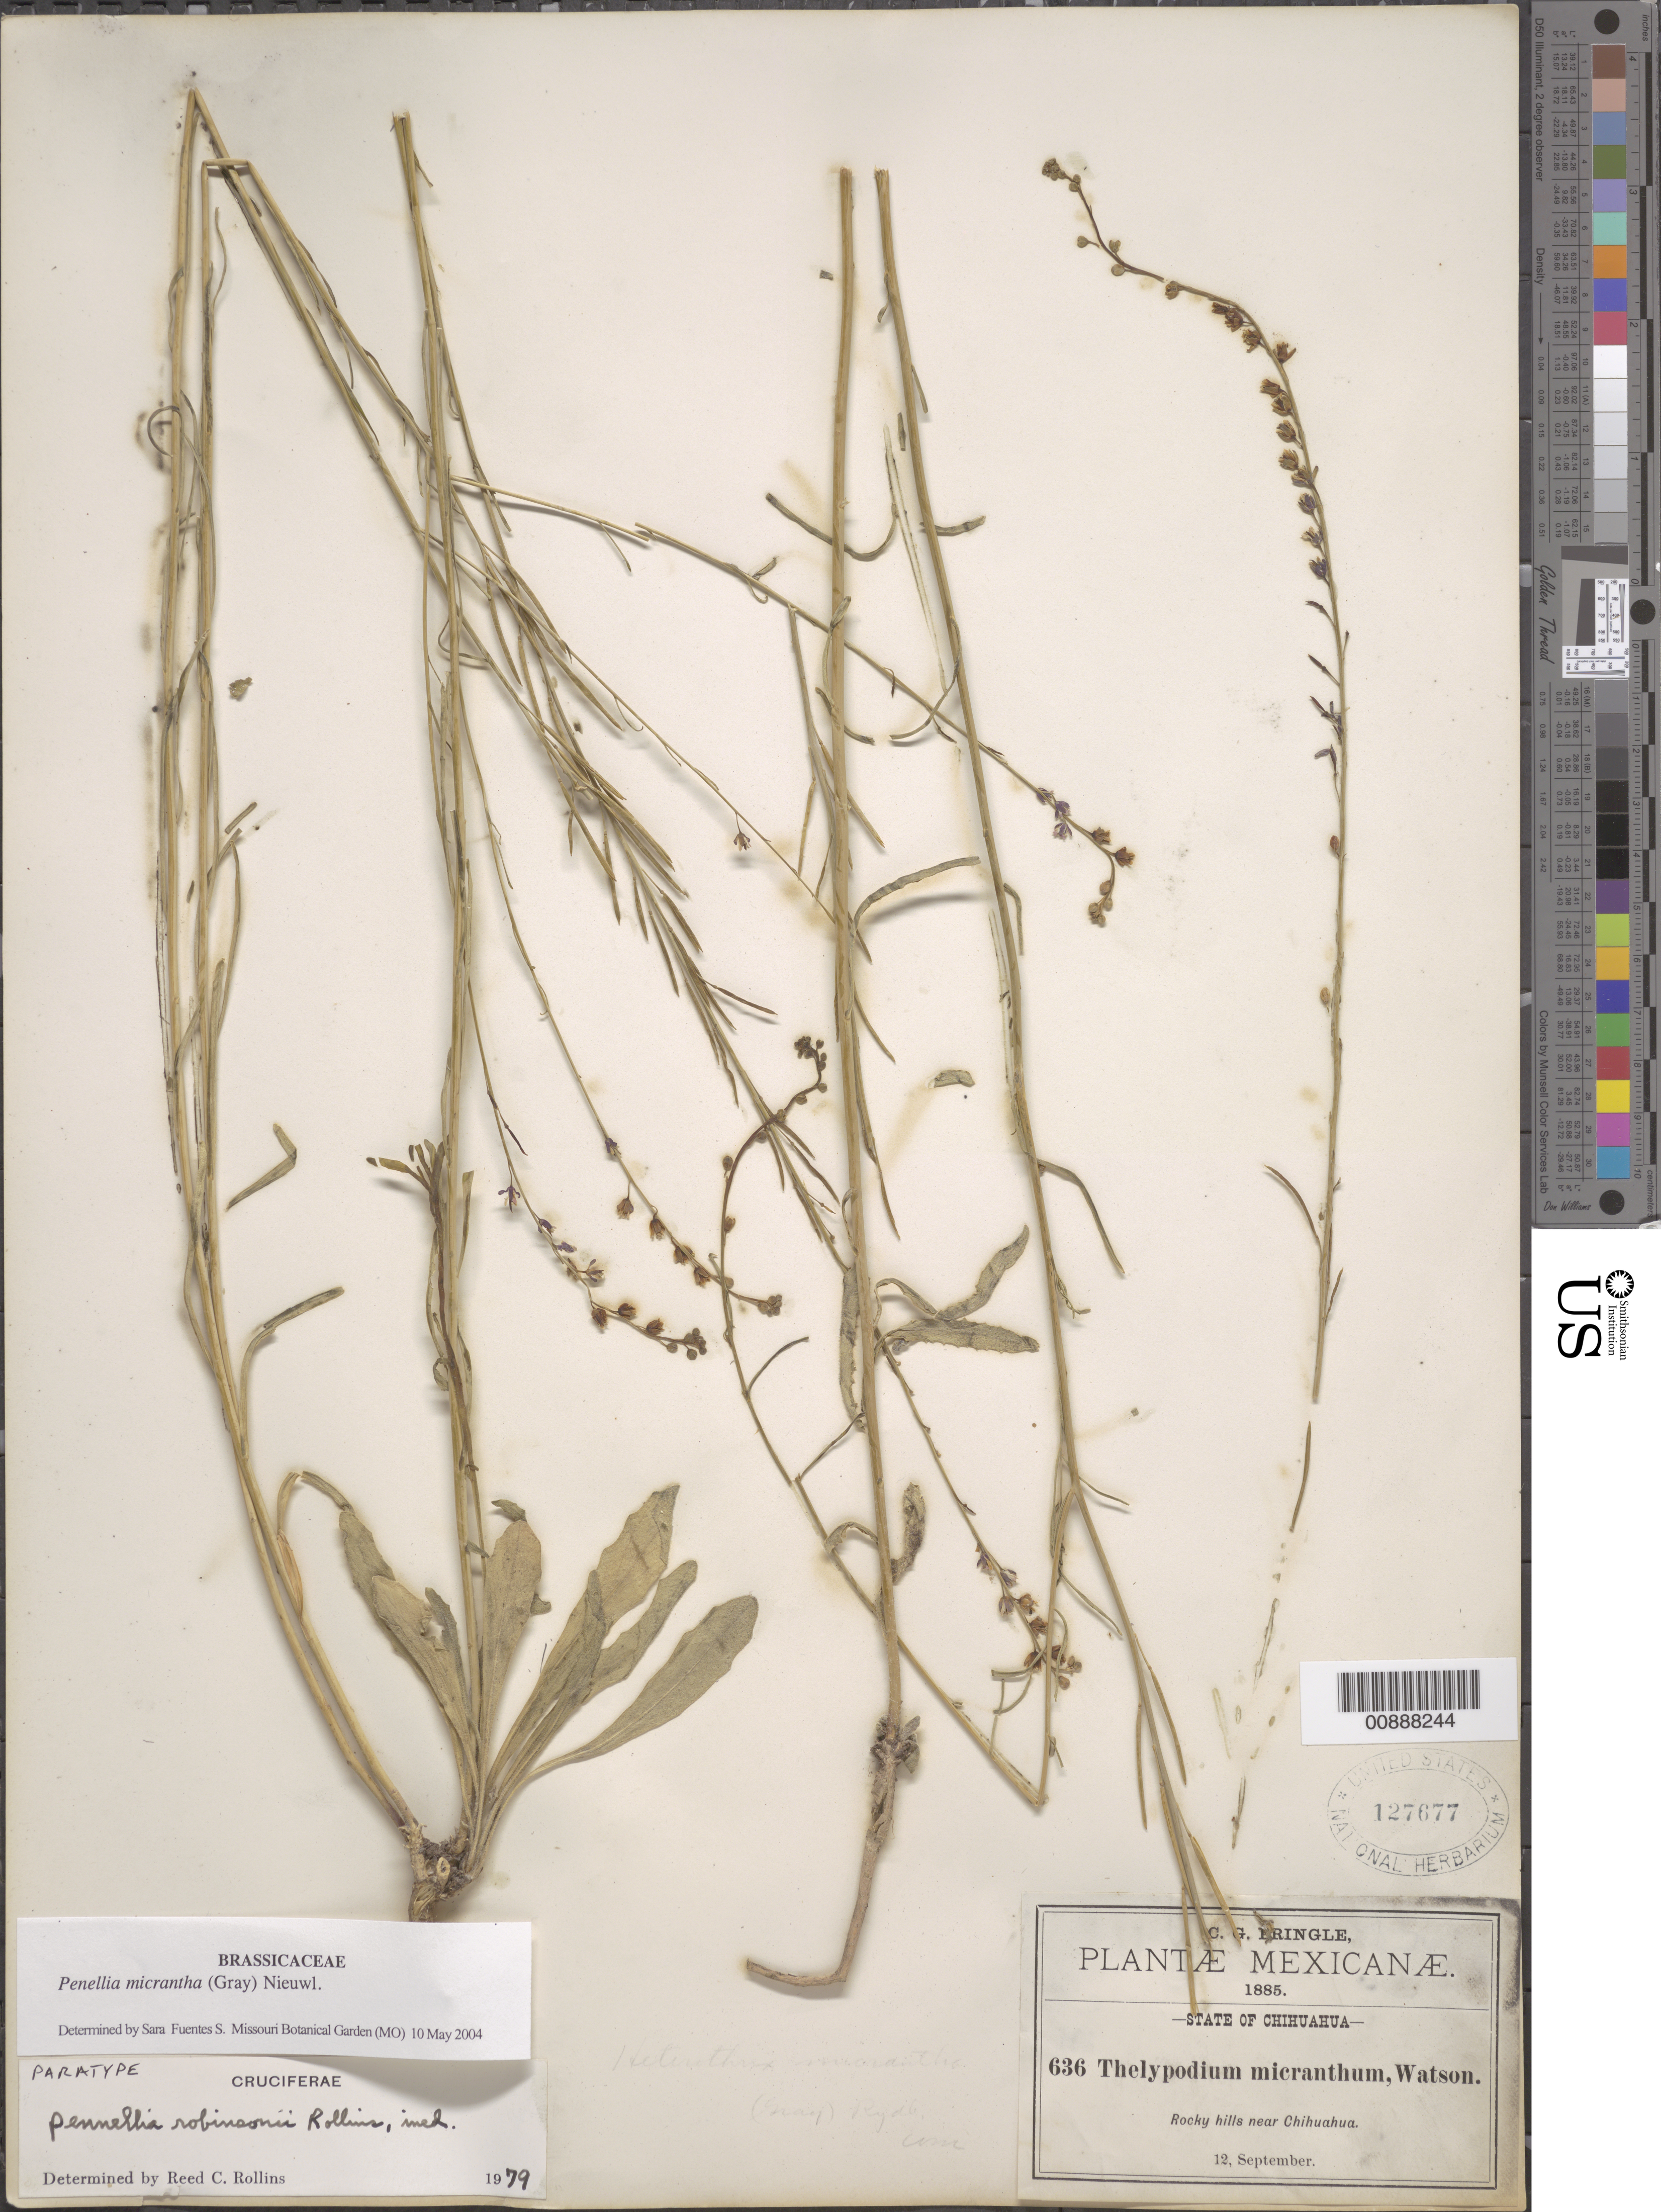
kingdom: Plantae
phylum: Tracheophyta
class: Magnoliopsida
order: Brassicales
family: Brassicaceae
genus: Pennellia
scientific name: Pennellia micrantha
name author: (A. Gray) Nieuwl.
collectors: C. G. Pringle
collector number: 636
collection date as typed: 12 Sep 1885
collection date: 1885-09-12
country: Mexico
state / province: Chihuahua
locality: Rocky hill near Chihuahua.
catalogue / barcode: US 127677